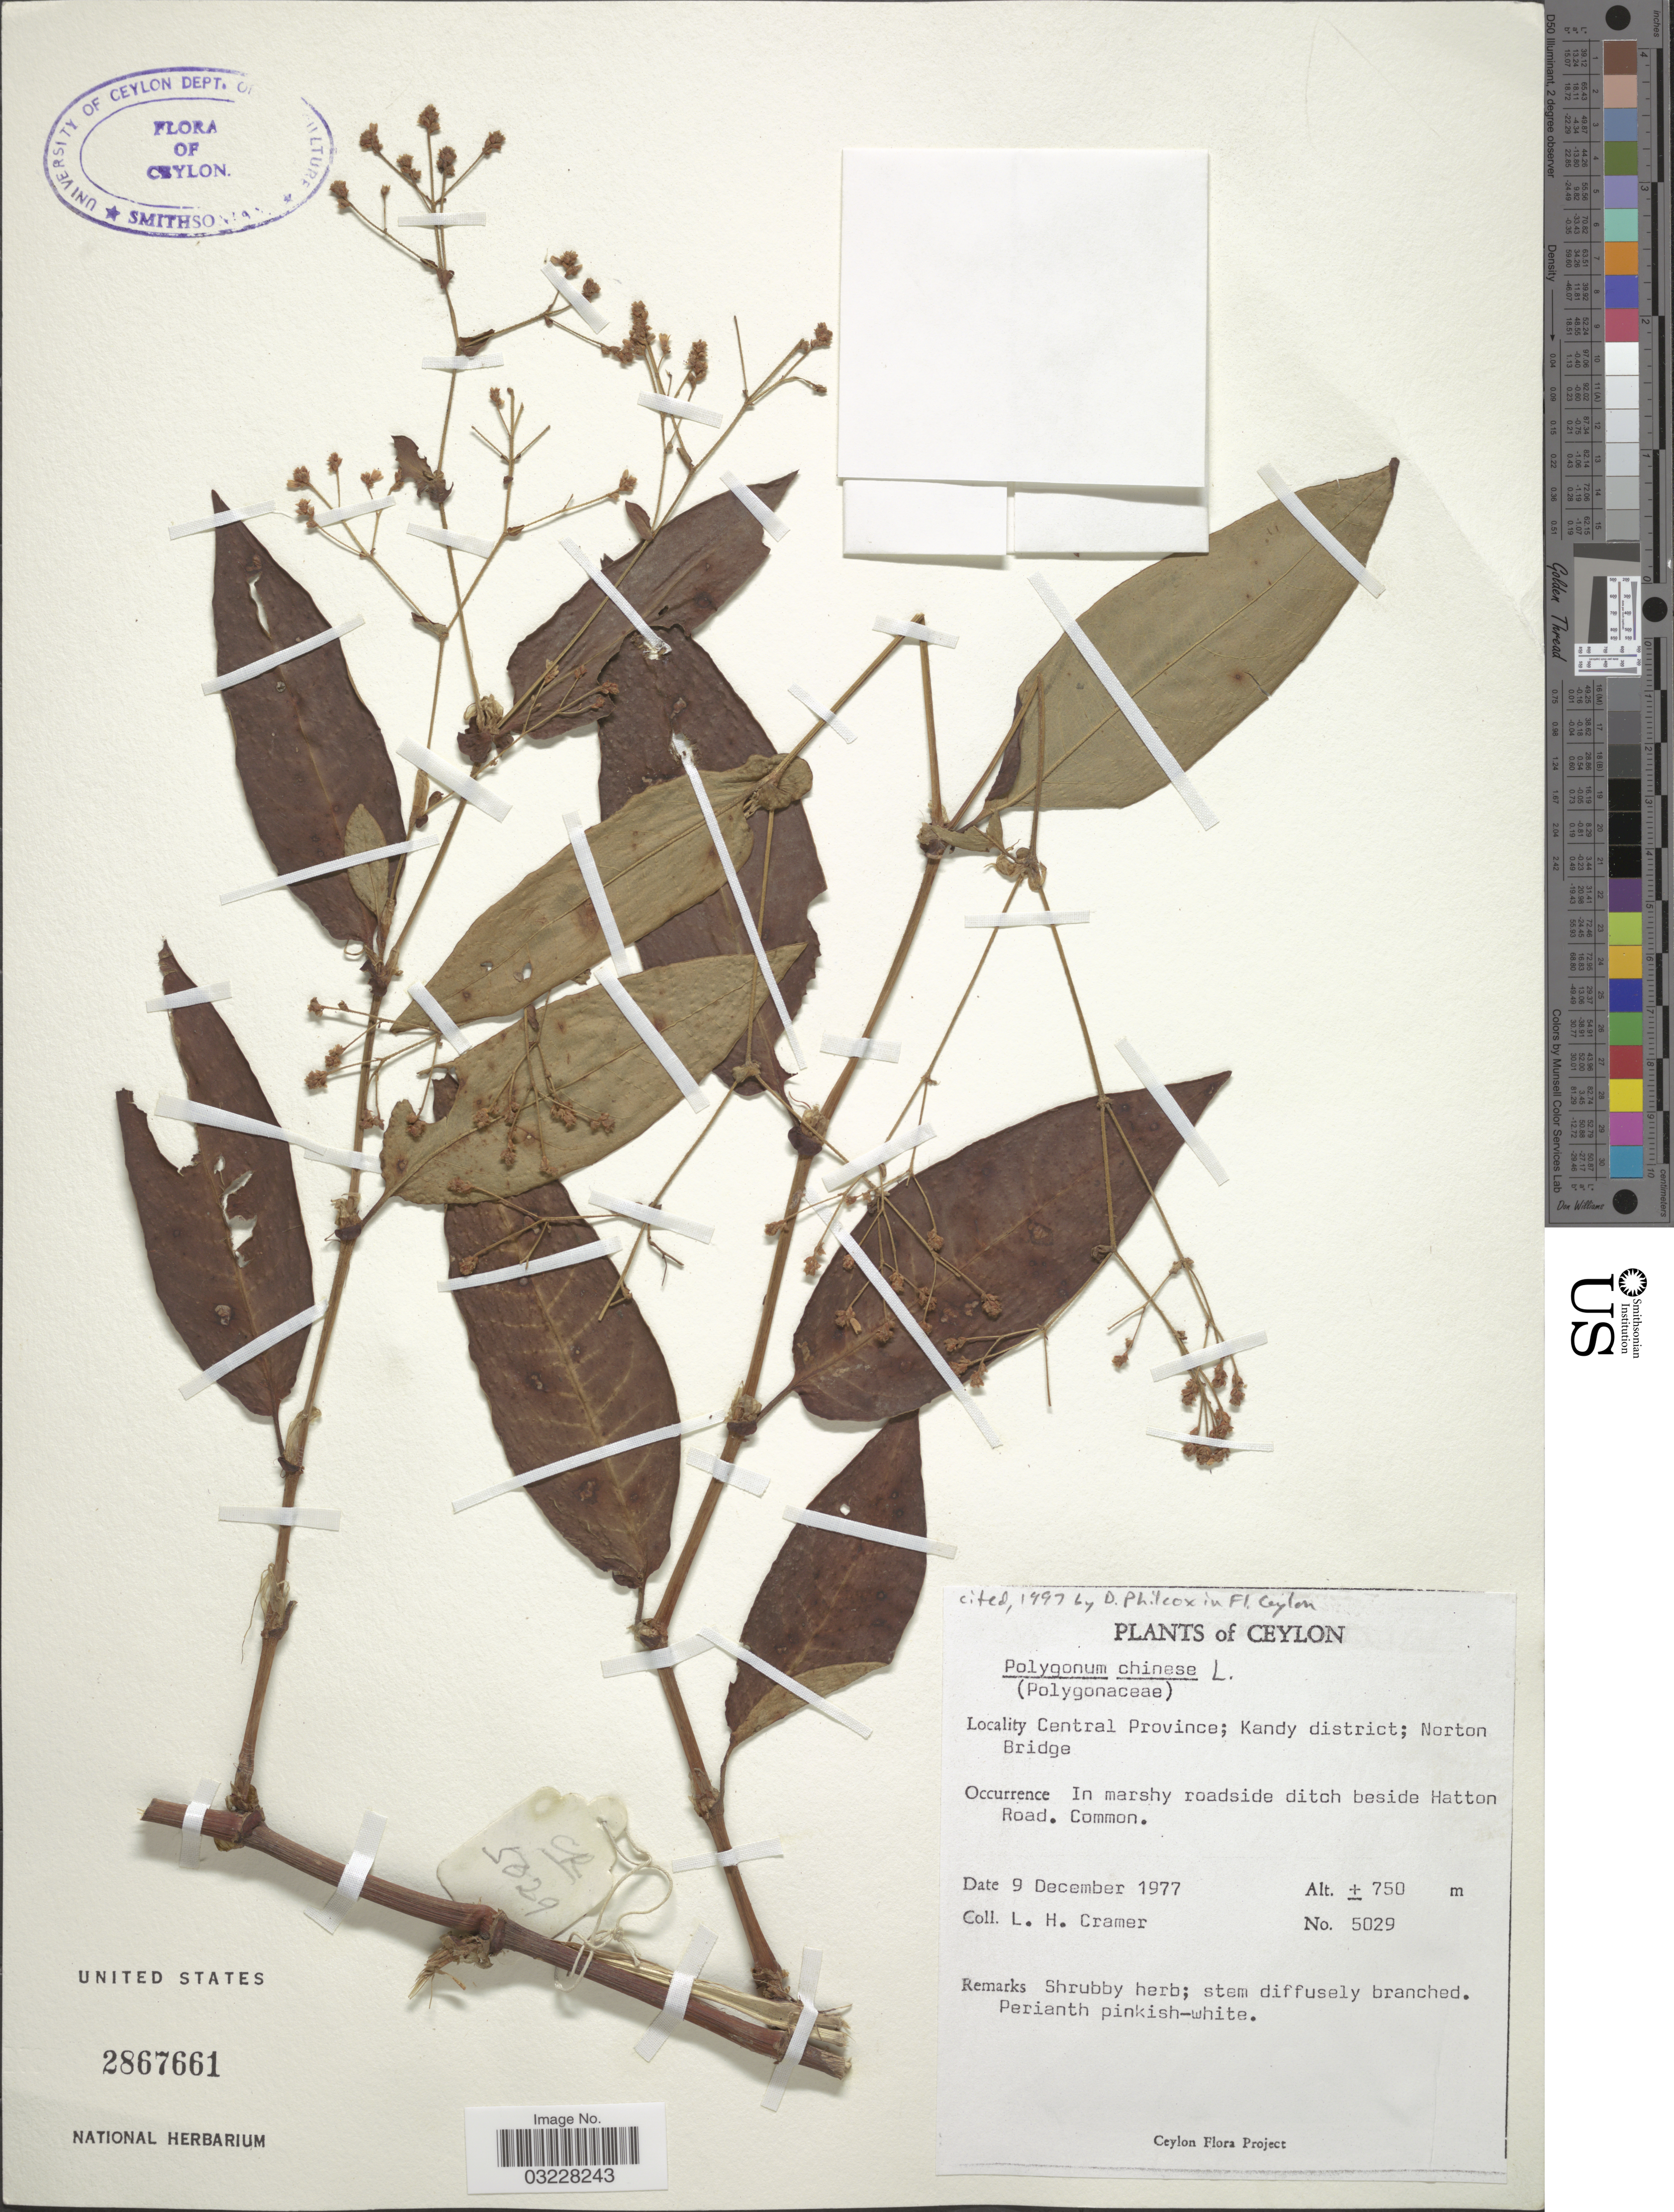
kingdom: Plantae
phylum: Tracheophyta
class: Magnoliopsida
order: Caryophyllales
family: Polygonaceae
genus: Polygonum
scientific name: Polygonum chinense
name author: L.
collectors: L. H. Cramer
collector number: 5029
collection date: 1977-12-09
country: Sri Lanka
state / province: Central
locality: Ceylon. Kandy district; Norton Bridge. In marshy roadside ditch beside Hatton Road.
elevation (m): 750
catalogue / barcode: US 2867661